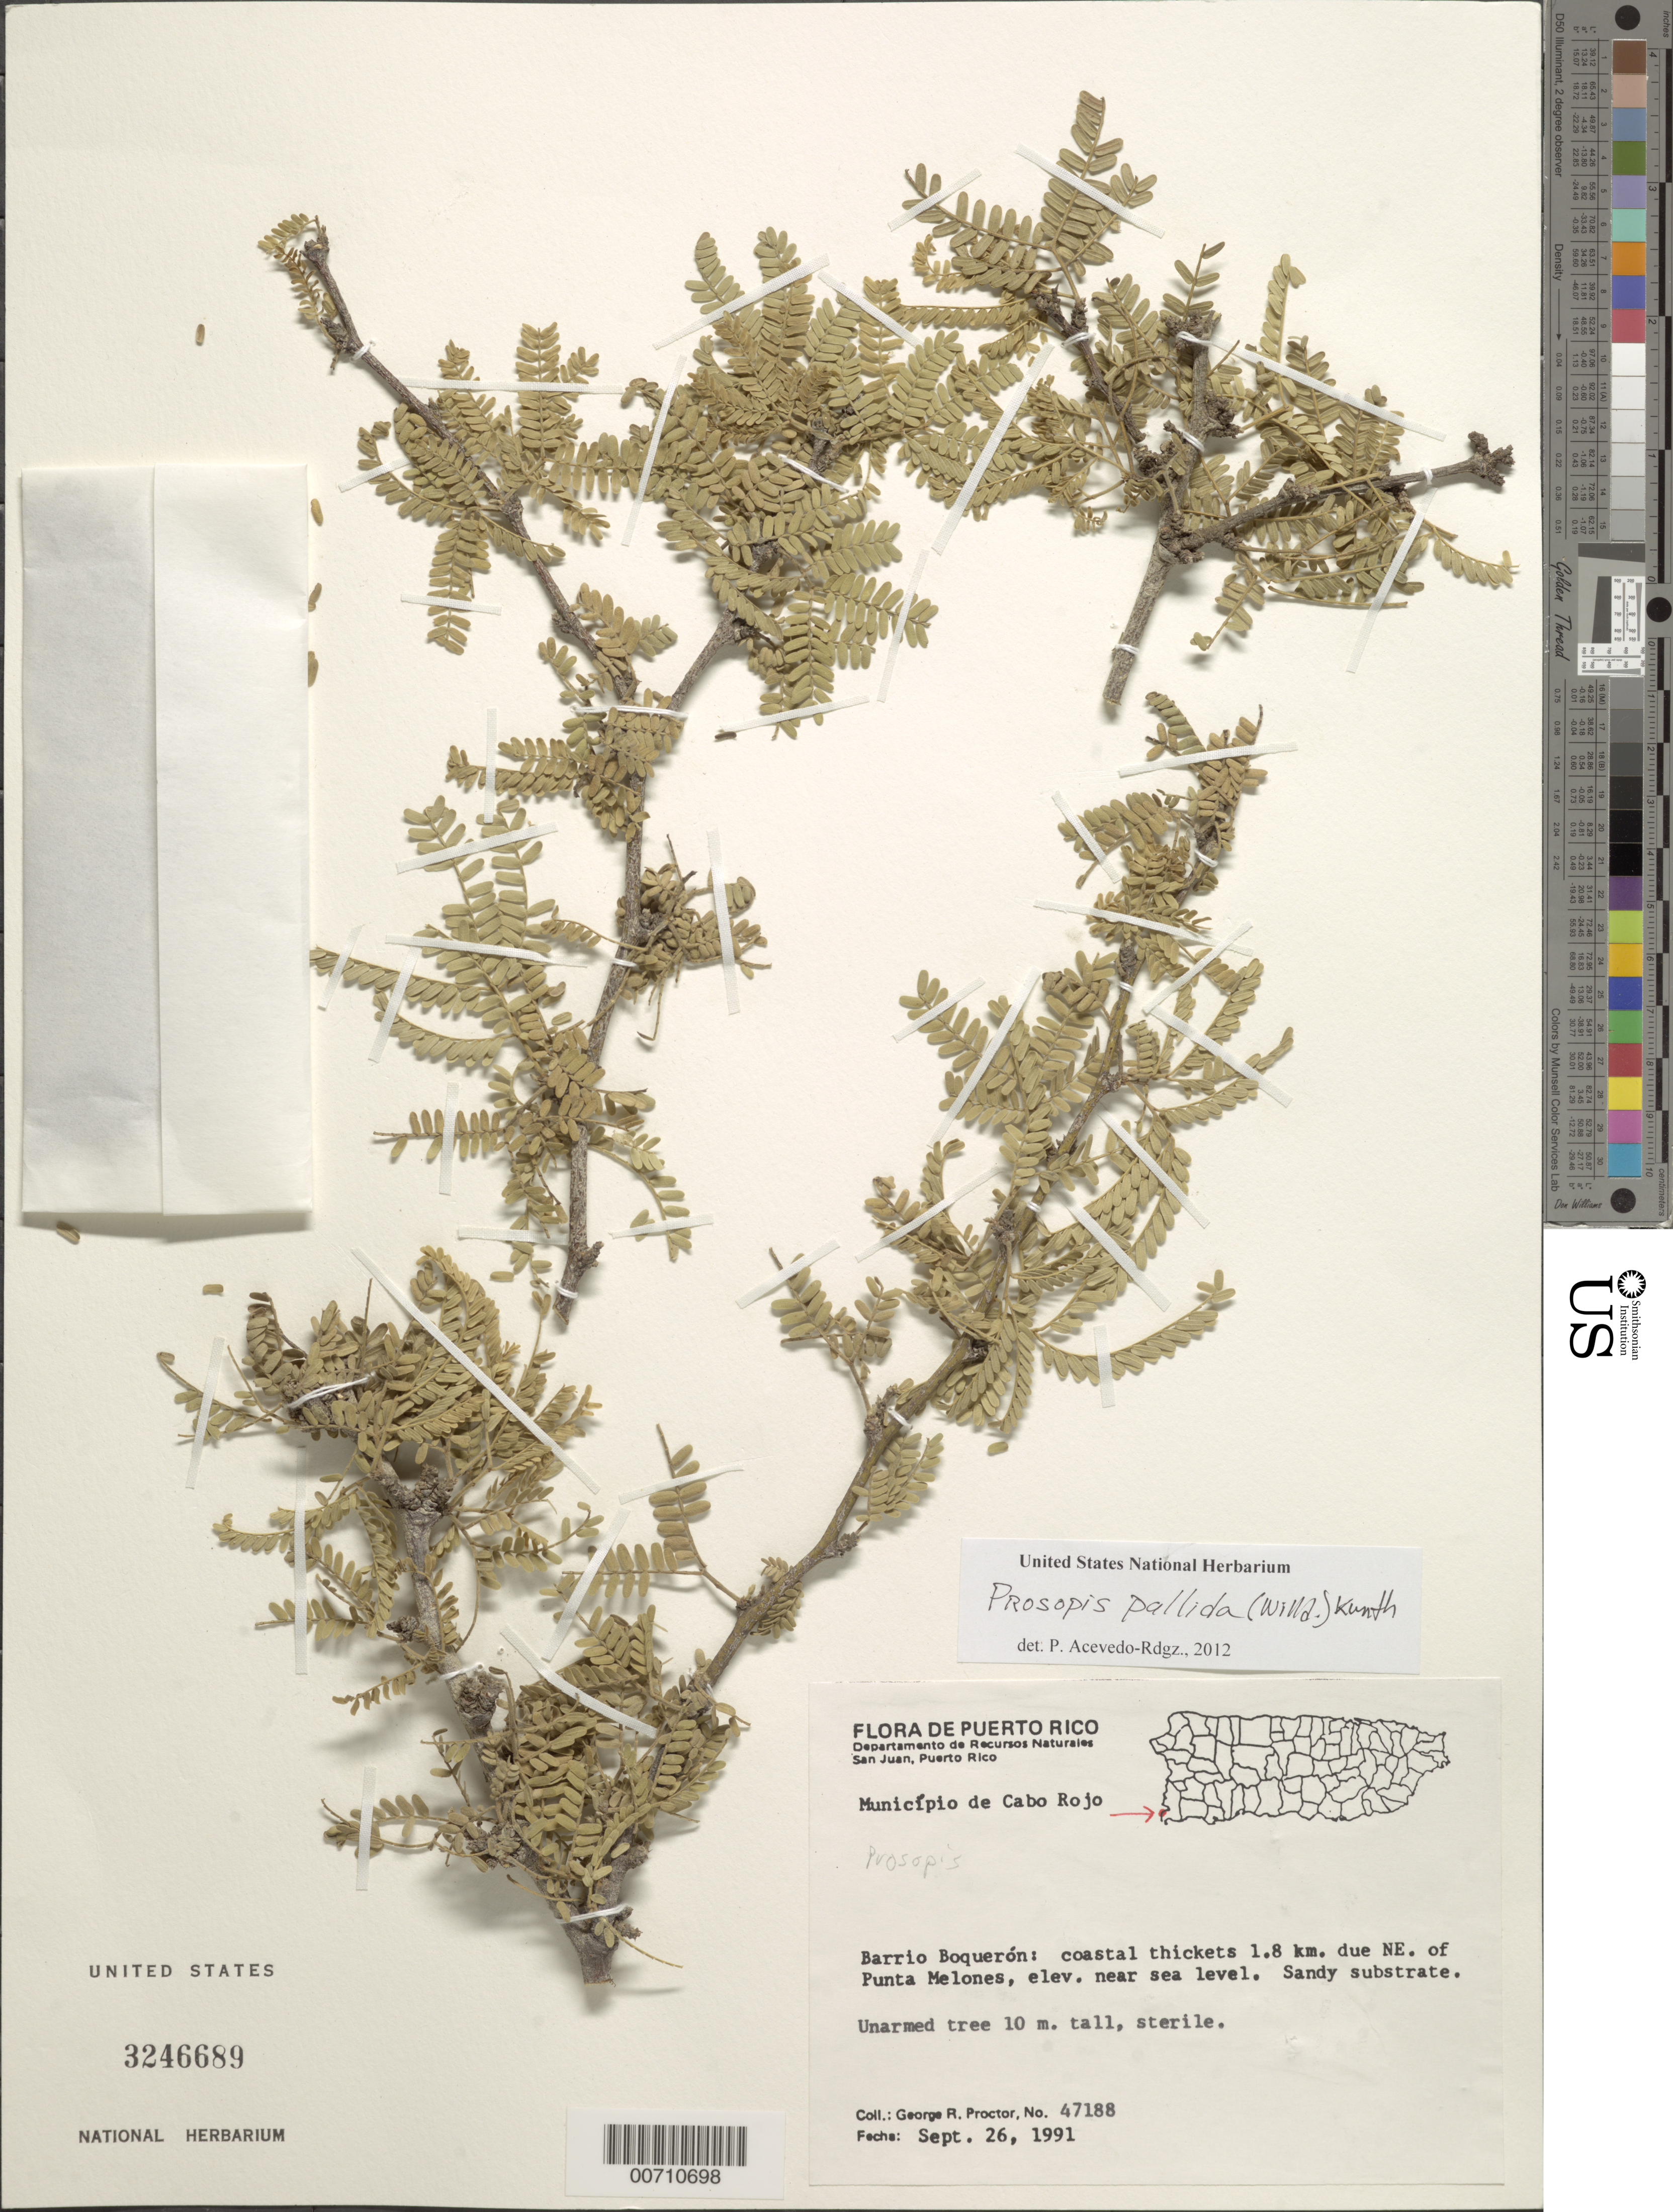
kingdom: Plantae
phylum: Tracheophyta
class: Magnoliopsida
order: Fabales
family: Fabaceae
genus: Neltuma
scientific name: Neltuma pallida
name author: (Humb. & Bonpl. ex Willd.) C. E. Hughes & G.P. Lewis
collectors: G. R. Proctor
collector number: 47188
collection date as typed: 26 Sep 1991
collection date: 1991-09-26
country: Puerto Rico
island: Greater Antilles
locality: Barrio Boqueron: Coastal thickets 1.8 km due NE of Punta Melones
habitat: Sandy substrate; coastal thickets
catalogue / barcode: US 3246689